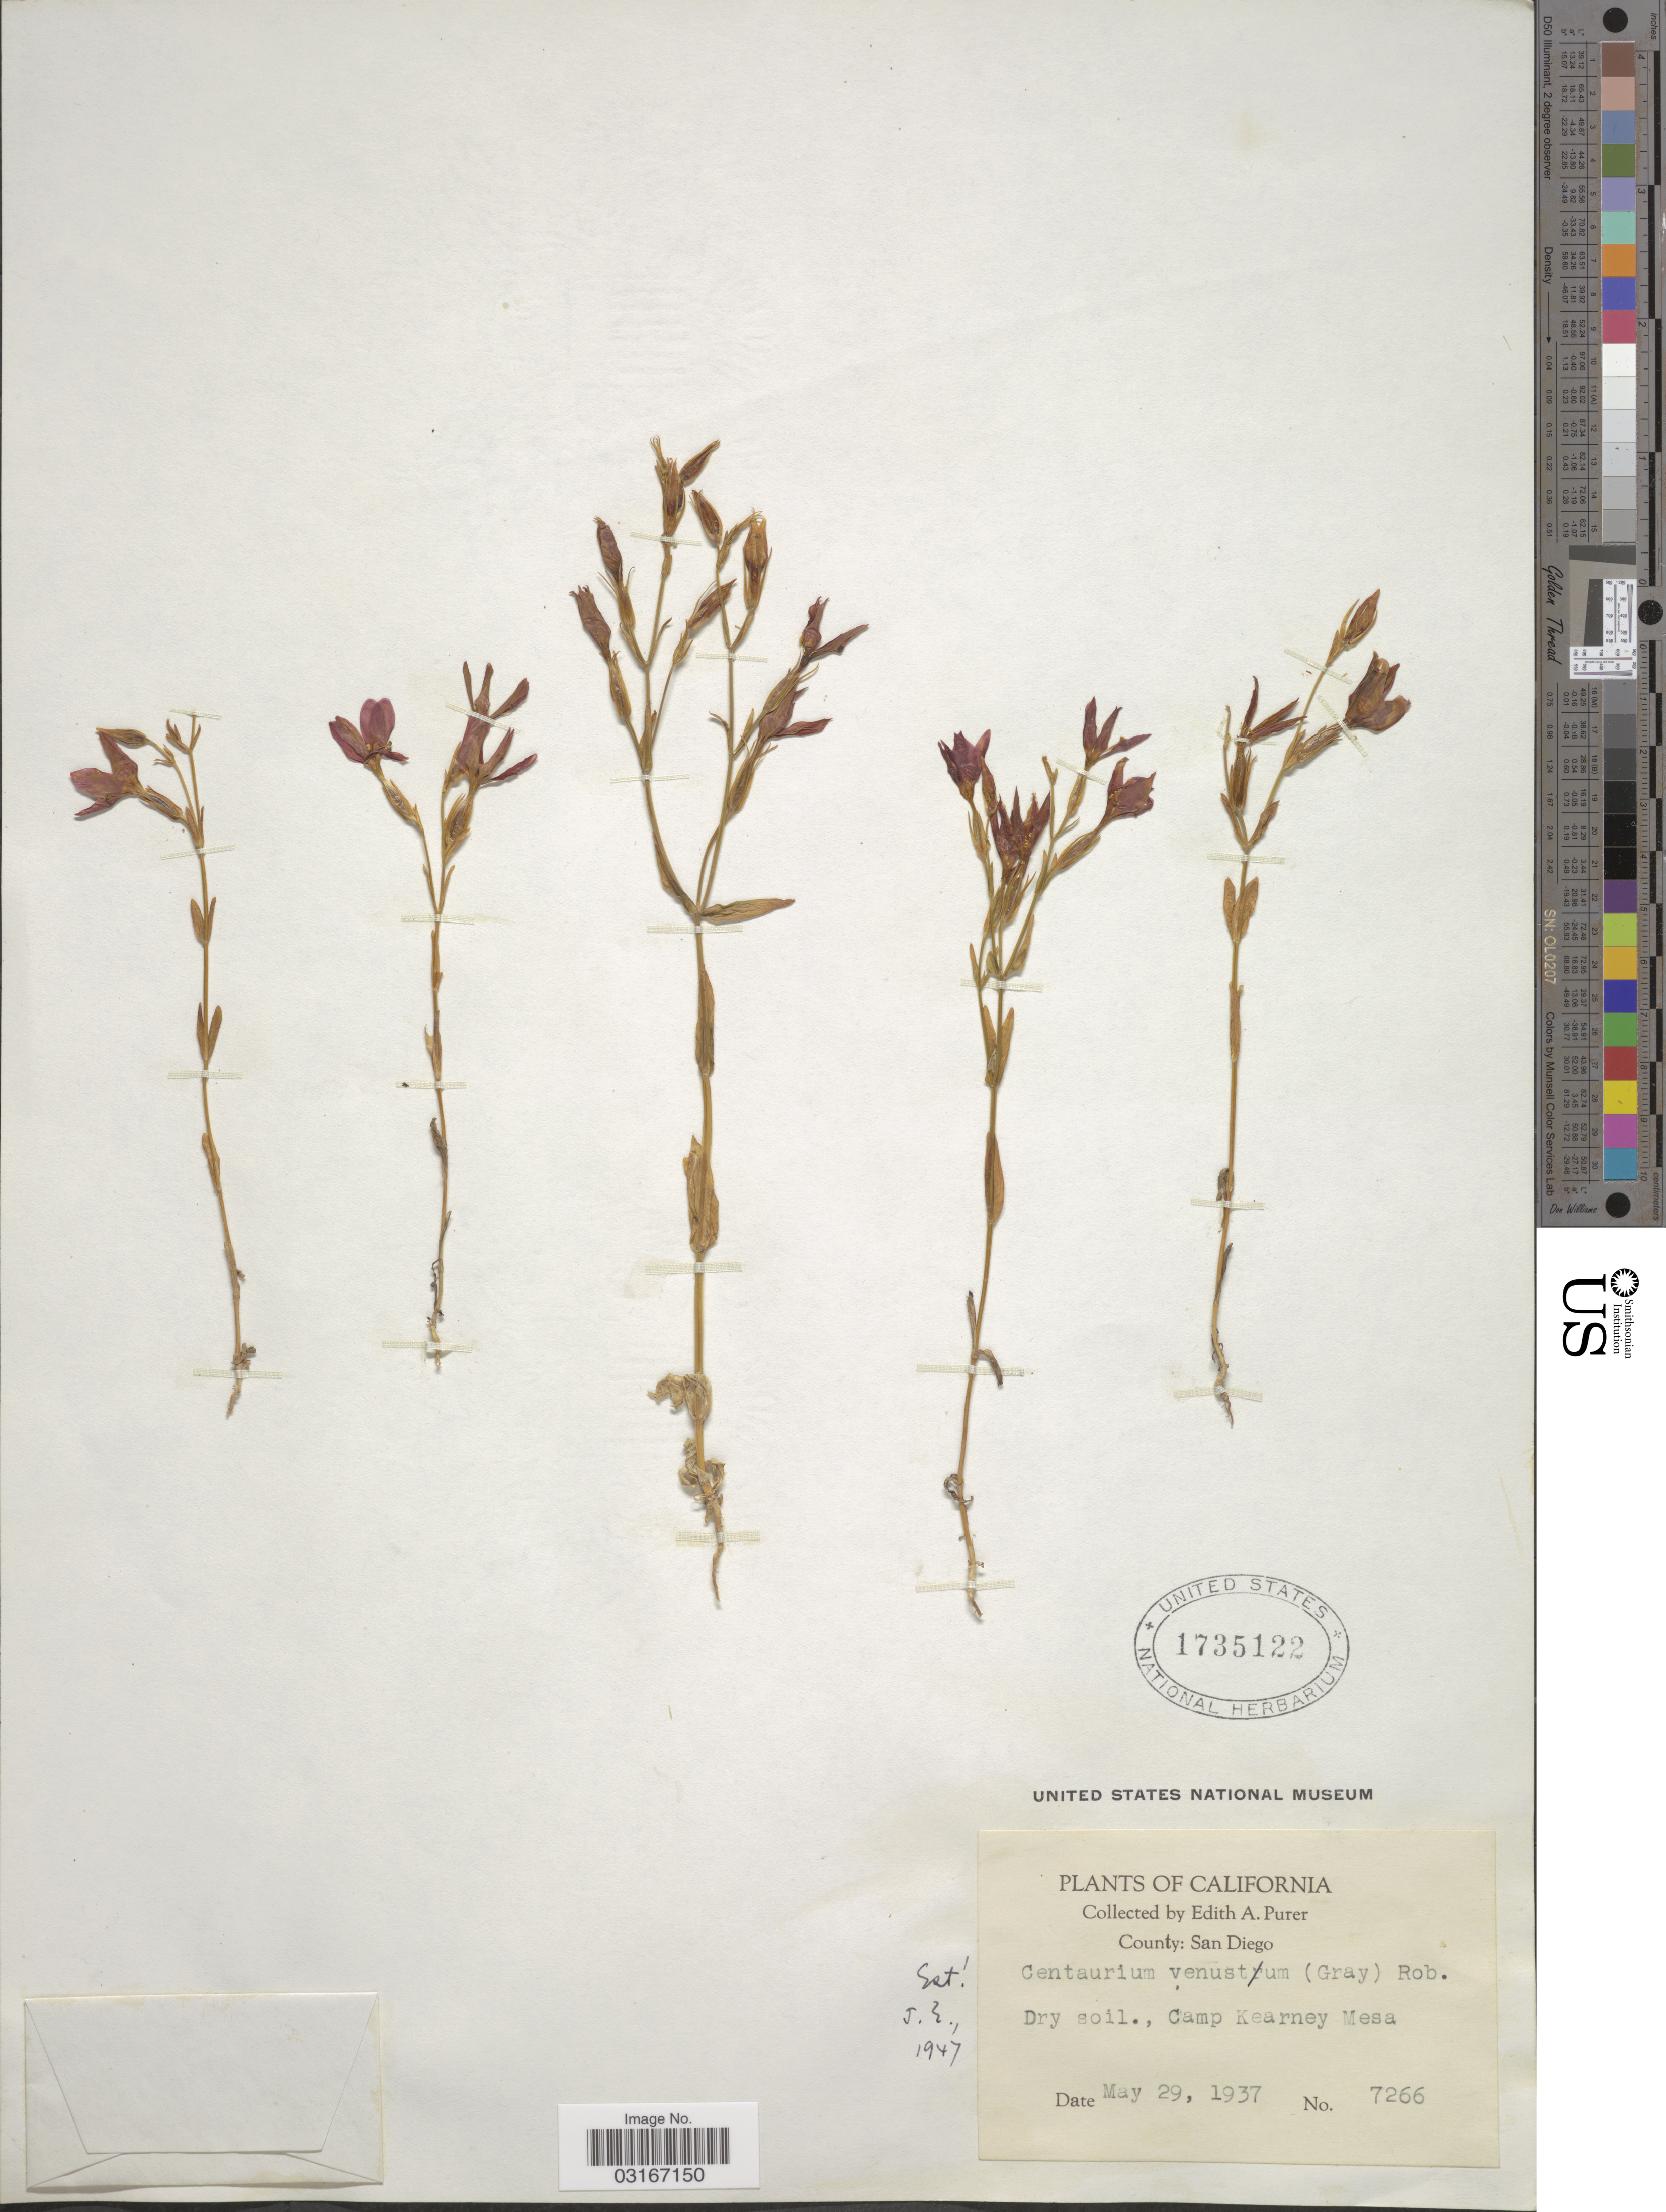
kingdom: Plantae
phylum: Tracheophyta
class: Magnoliopsida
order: Gentianales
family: Gentianaceae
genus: Centaurium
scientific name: Centaurium venustum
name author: (A. Gray) B.L. Rob.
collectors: E. Purer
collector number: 7266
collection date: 1937-05-29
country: United States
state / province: California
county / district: San Diego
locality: County: San Diego. Camp Kearney Mesa.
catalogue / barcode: US 1735122